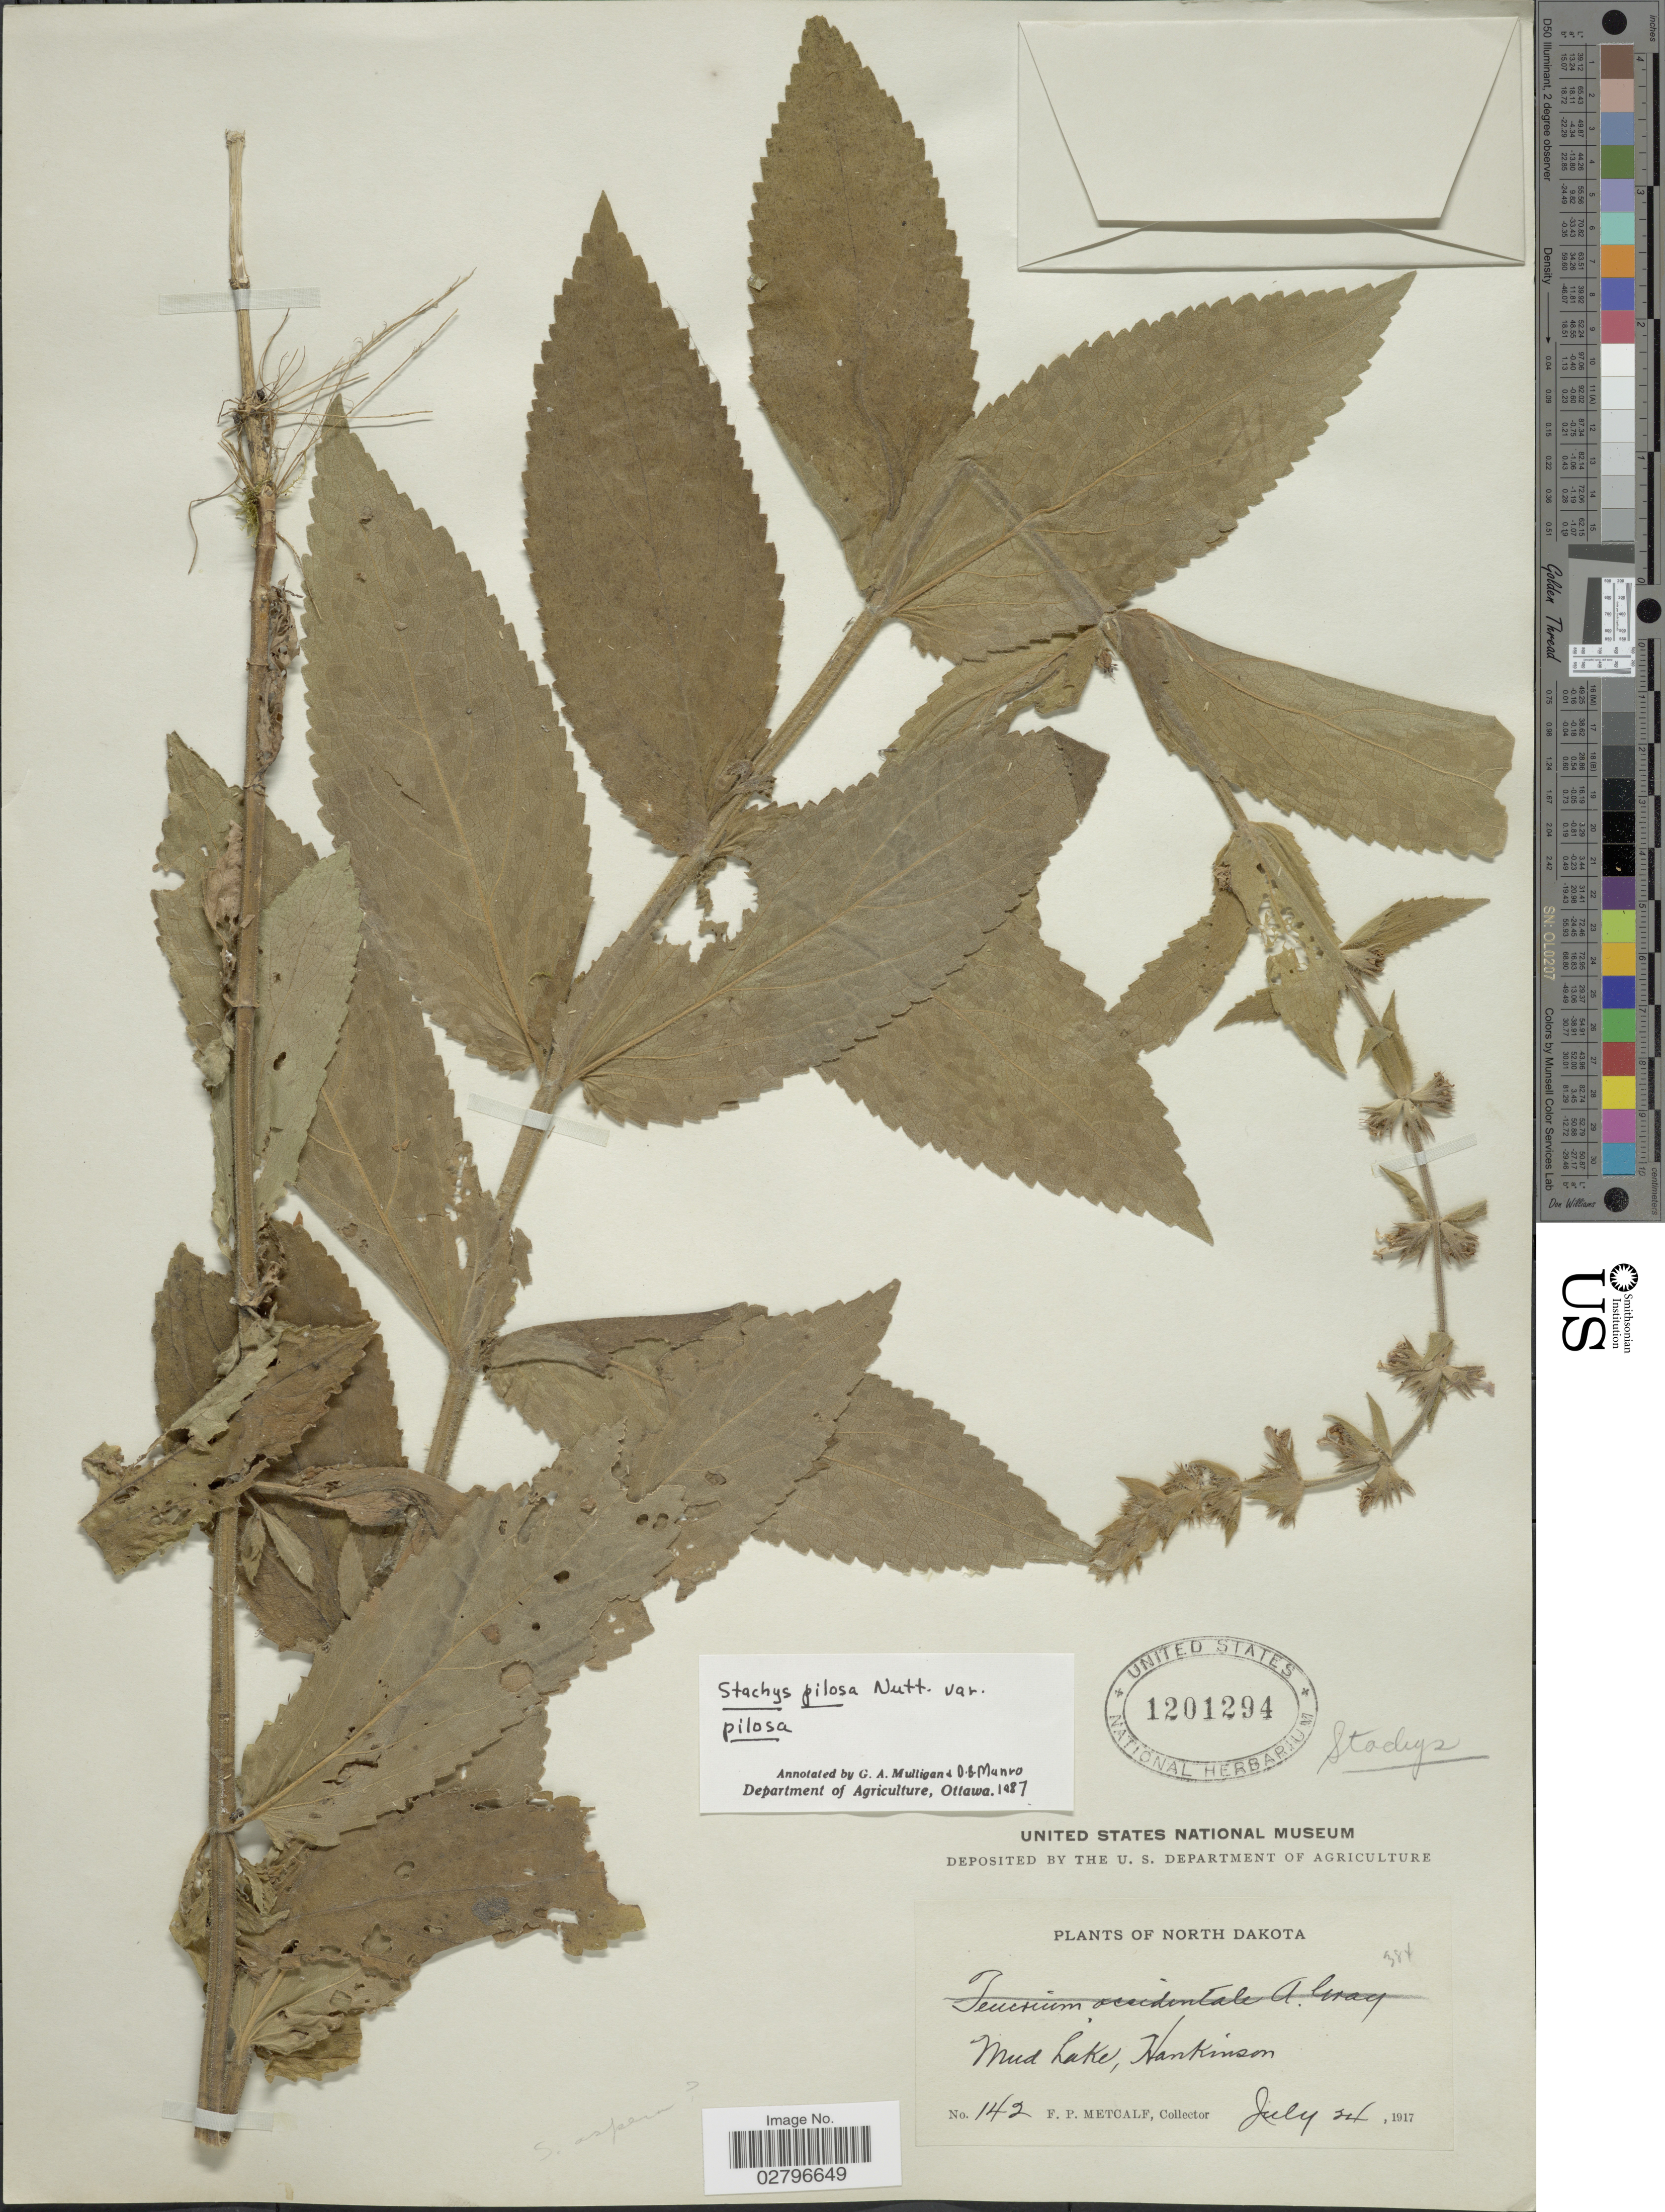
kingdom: Plantae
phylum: Tracheophyta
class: Magnoliopsida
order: Lamiales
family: Lamiaceae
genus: Stachys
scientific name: Stachys pilosa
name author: Nutt.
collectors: F. Metcalf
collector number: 142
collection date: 1917-07-24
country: United States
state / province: North Dakota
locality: Mud Lake, Hankinson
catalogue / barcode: US 1201294